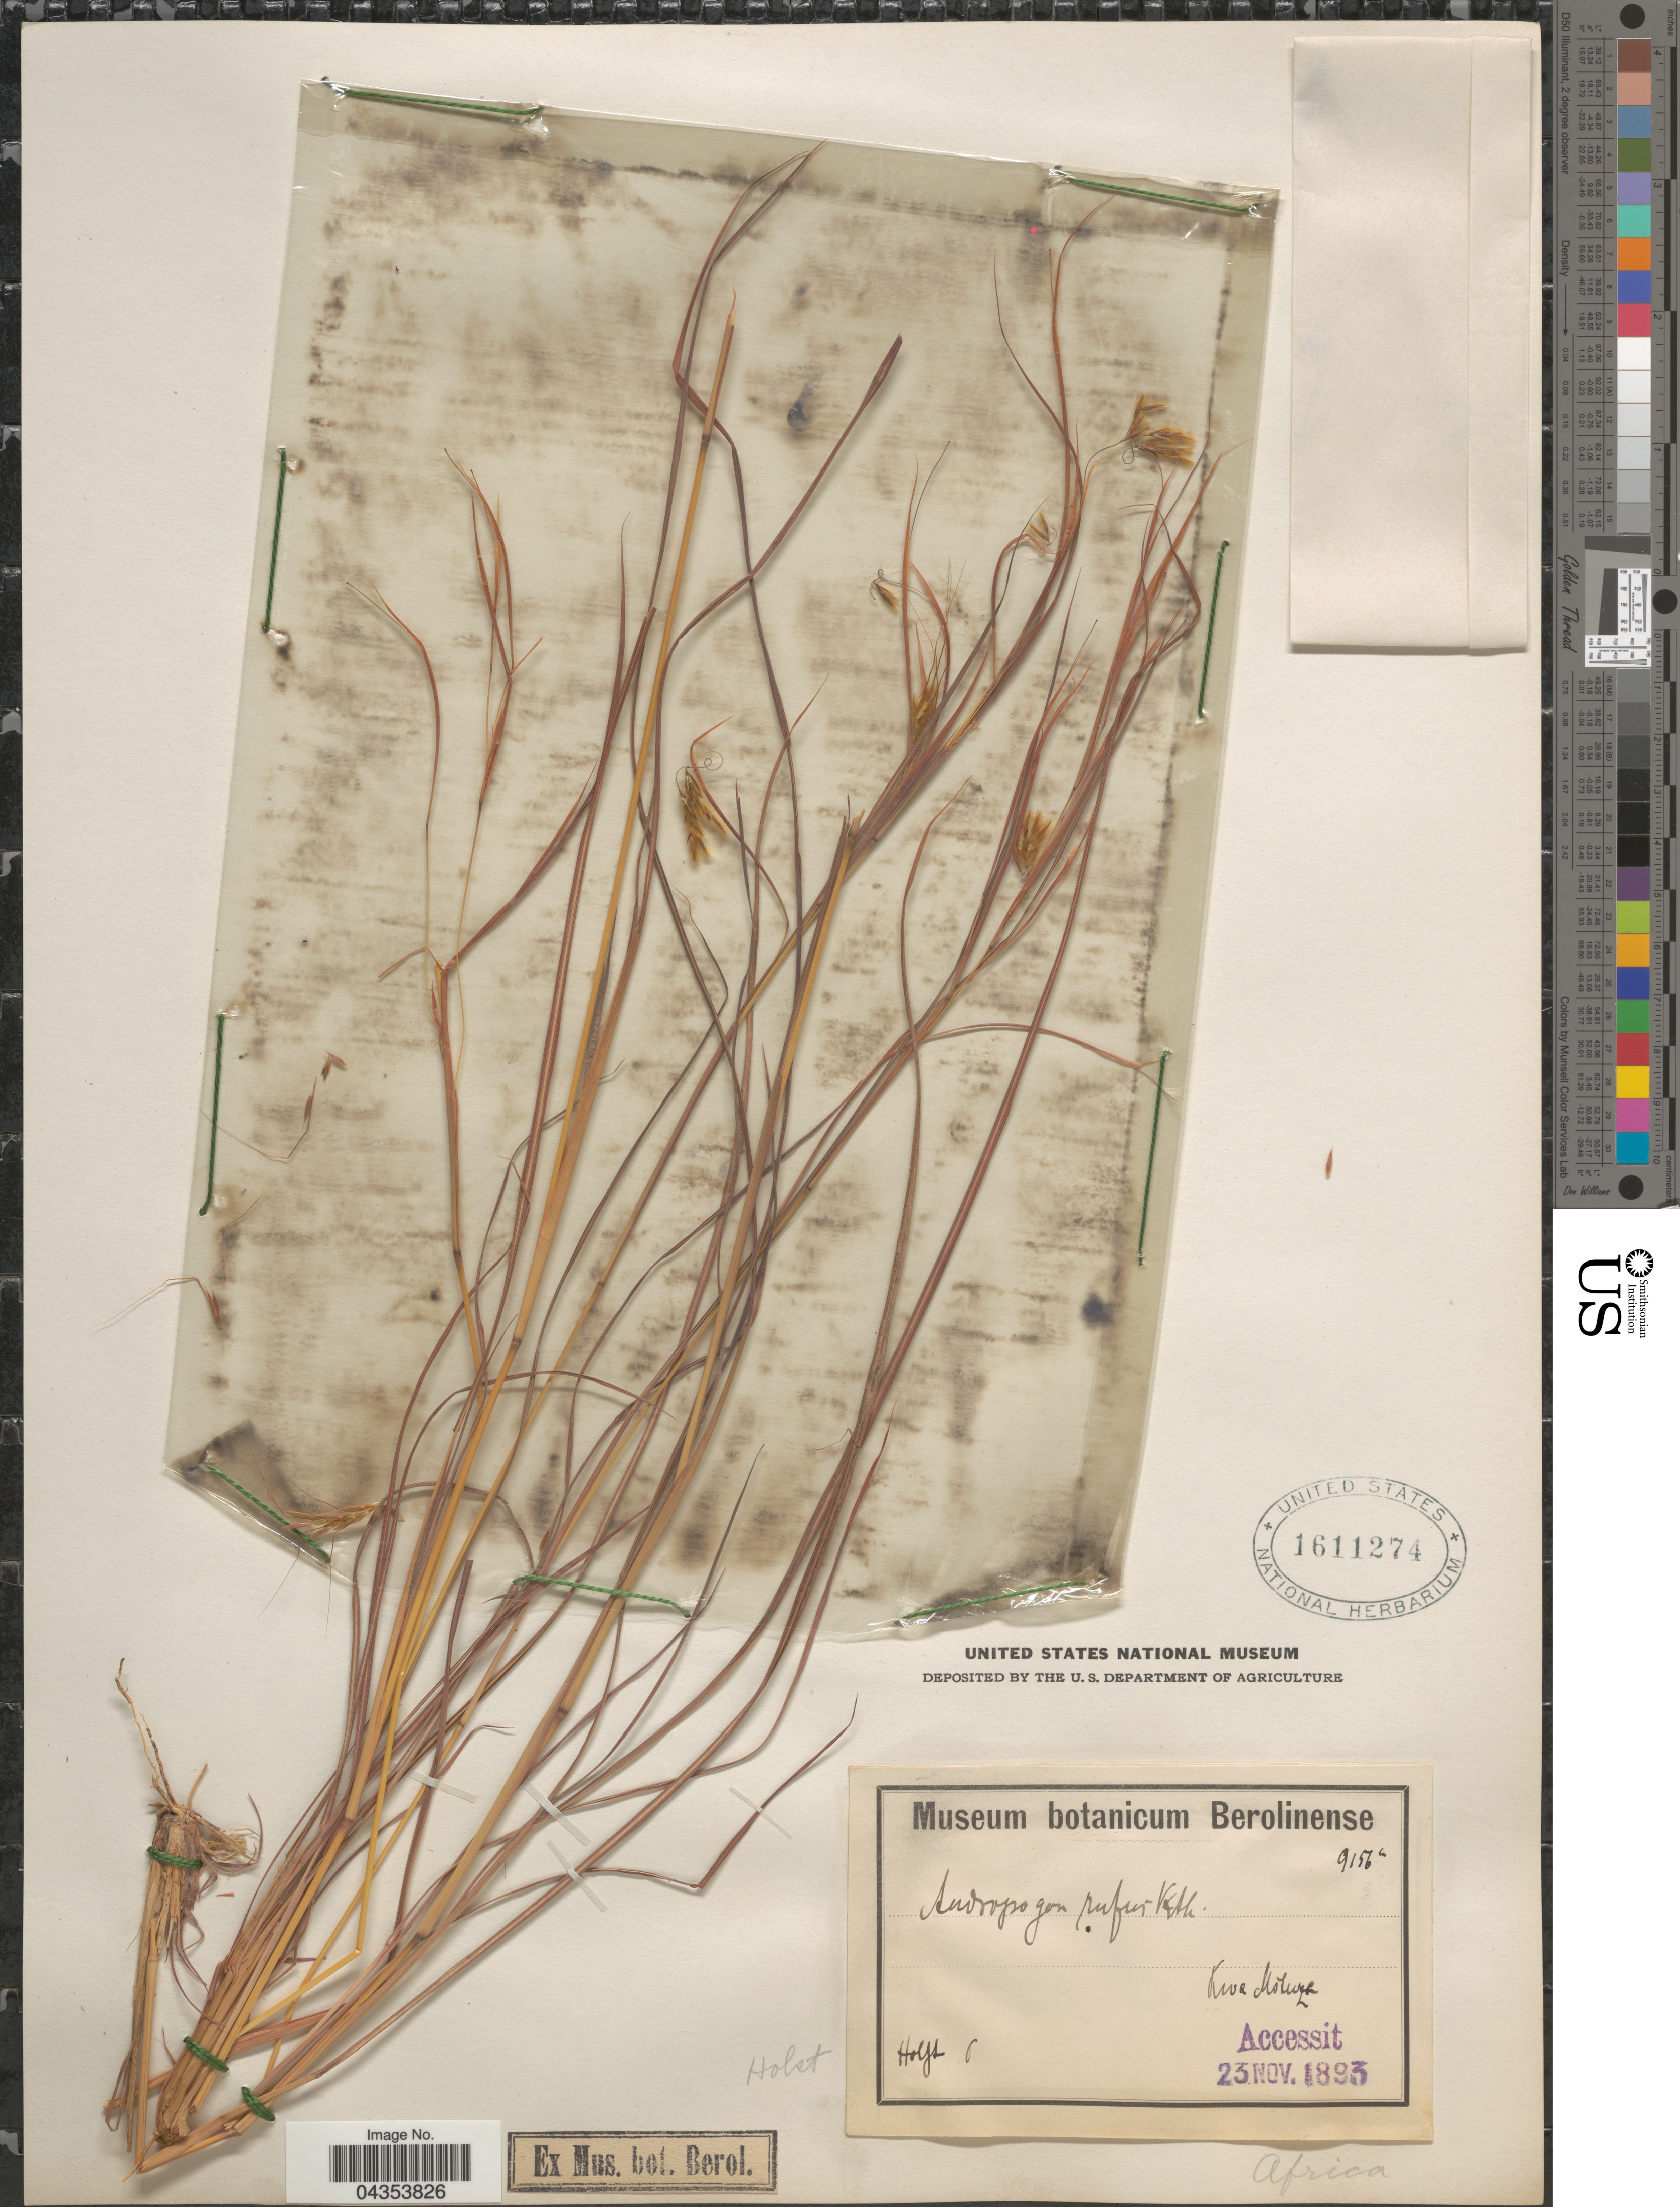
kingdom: Plantae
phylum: Tracheophyta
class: Liliopsida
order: Poales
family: Poaceae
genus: Hyparrhenia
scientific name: Hyparrhenia rufa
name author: (Nees) Stapf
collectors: Holst, --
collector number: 9156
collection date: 1893-11-23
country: Tanzania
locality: Kwa Mshuze.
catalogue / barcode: US 1611274